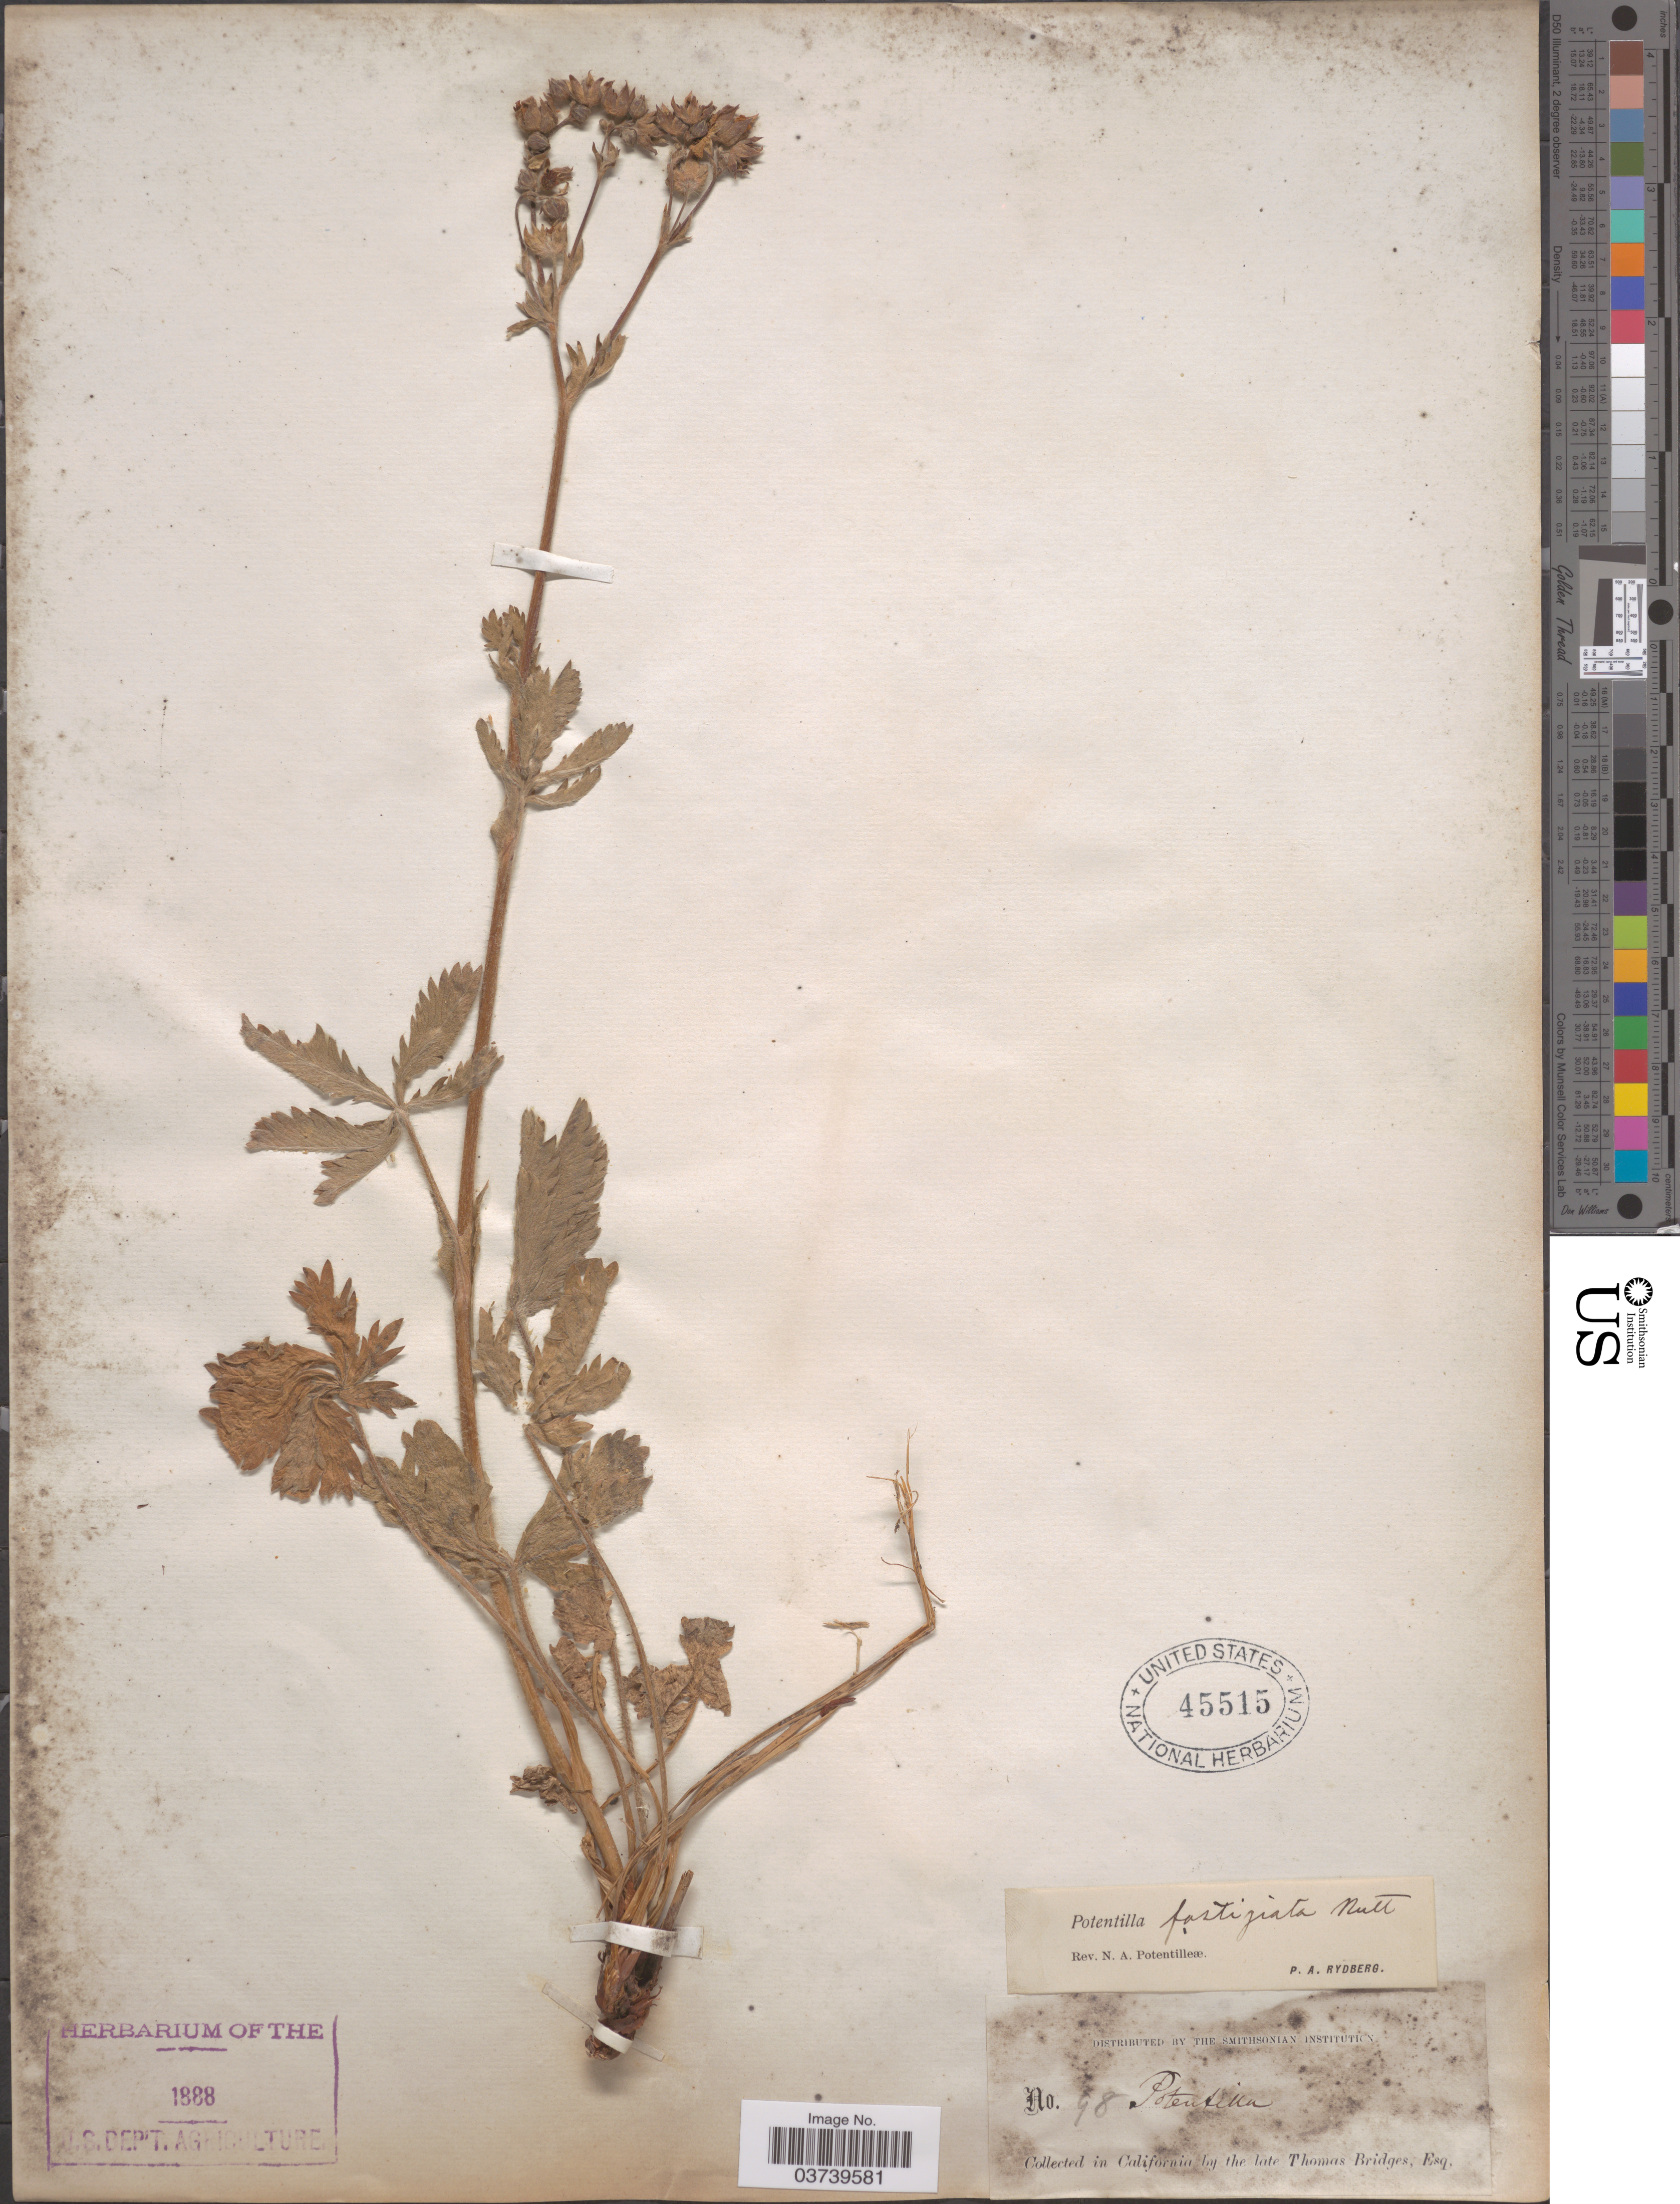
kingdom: Plantae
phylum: Tracheophyta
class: Magnoliopsida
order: Rosales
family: Rosaceae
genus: Potentilla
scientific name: Potentilla gracilis var. fastigiata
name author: (Nutt.) S. Watson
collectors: T. Bridges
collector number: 98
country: United States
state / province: California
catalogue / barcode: US 45515